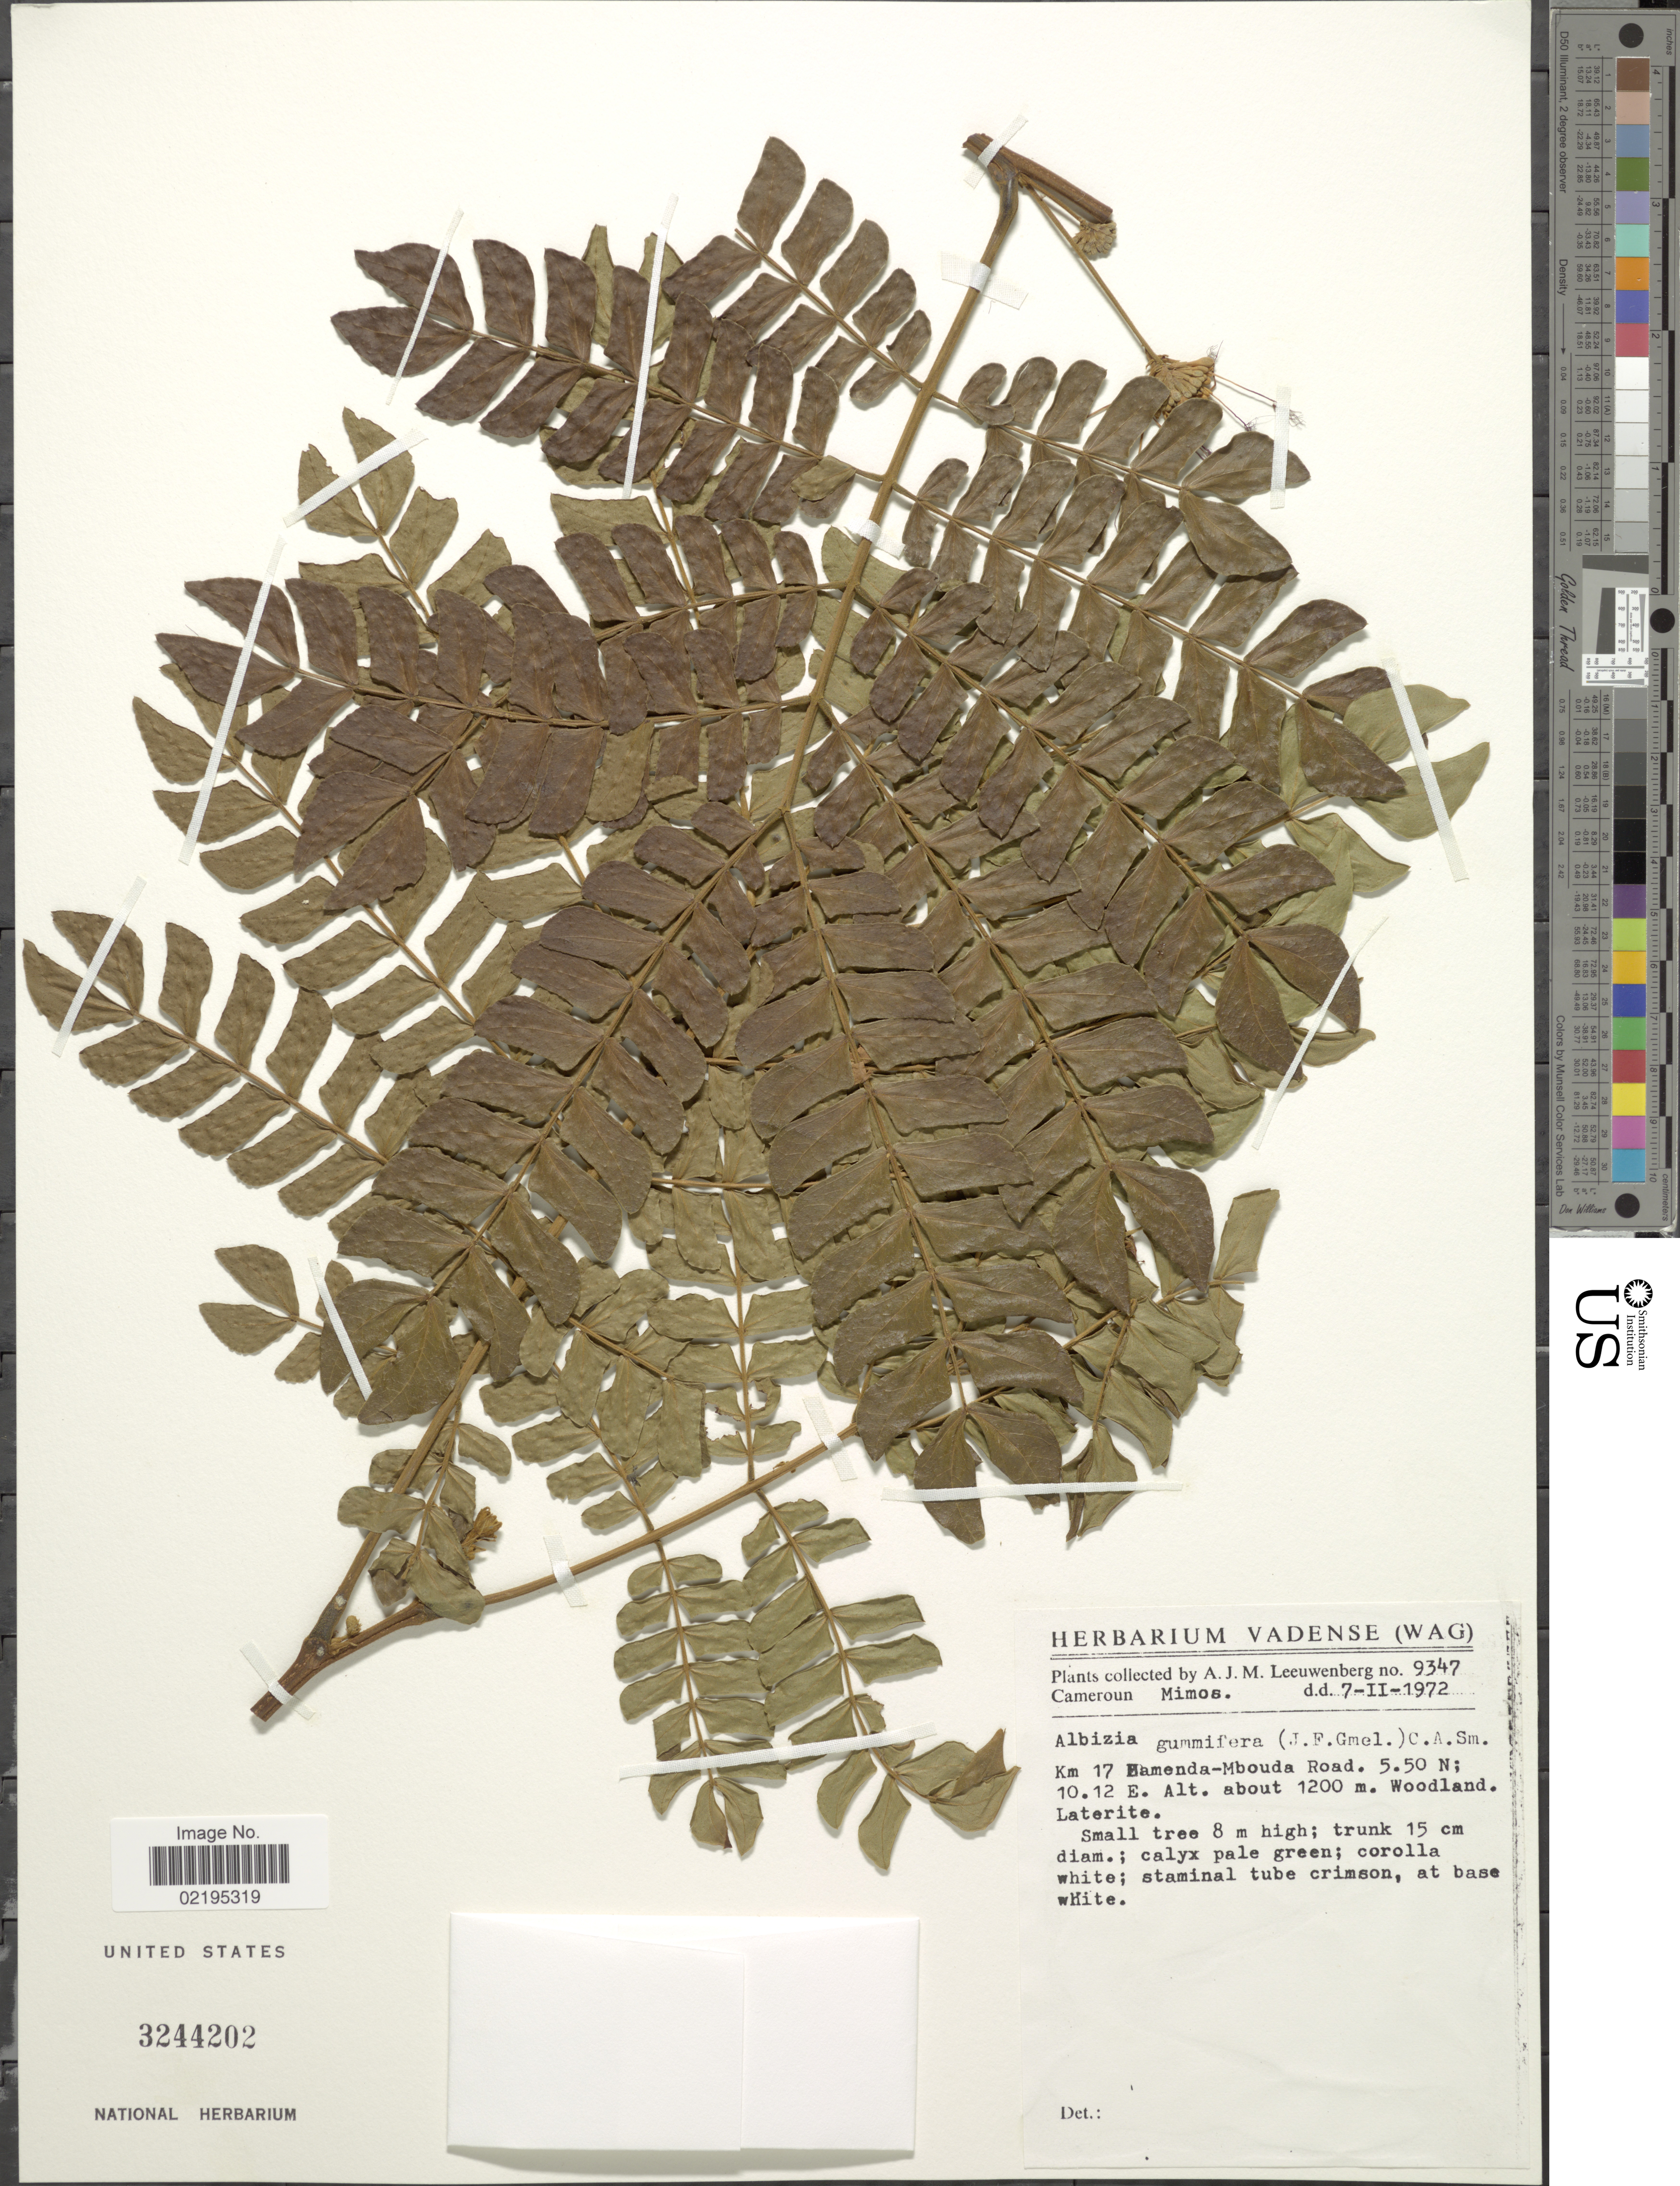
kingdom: Plantae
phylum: Tracheophyta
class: Magnoliopsida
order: Fabales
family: Fabaceae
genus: Albizia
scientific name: Albizia gummifera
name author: (J.F. Gmel.) C.A. Sm.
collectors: A. J. M. Leeuwenberg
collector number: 9347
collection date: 1972-02-07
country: Cameroon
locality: Cameroun, Mimos, Km 17 Hamenda-Mbouda Road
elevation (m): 1200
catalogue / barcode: US 3244202